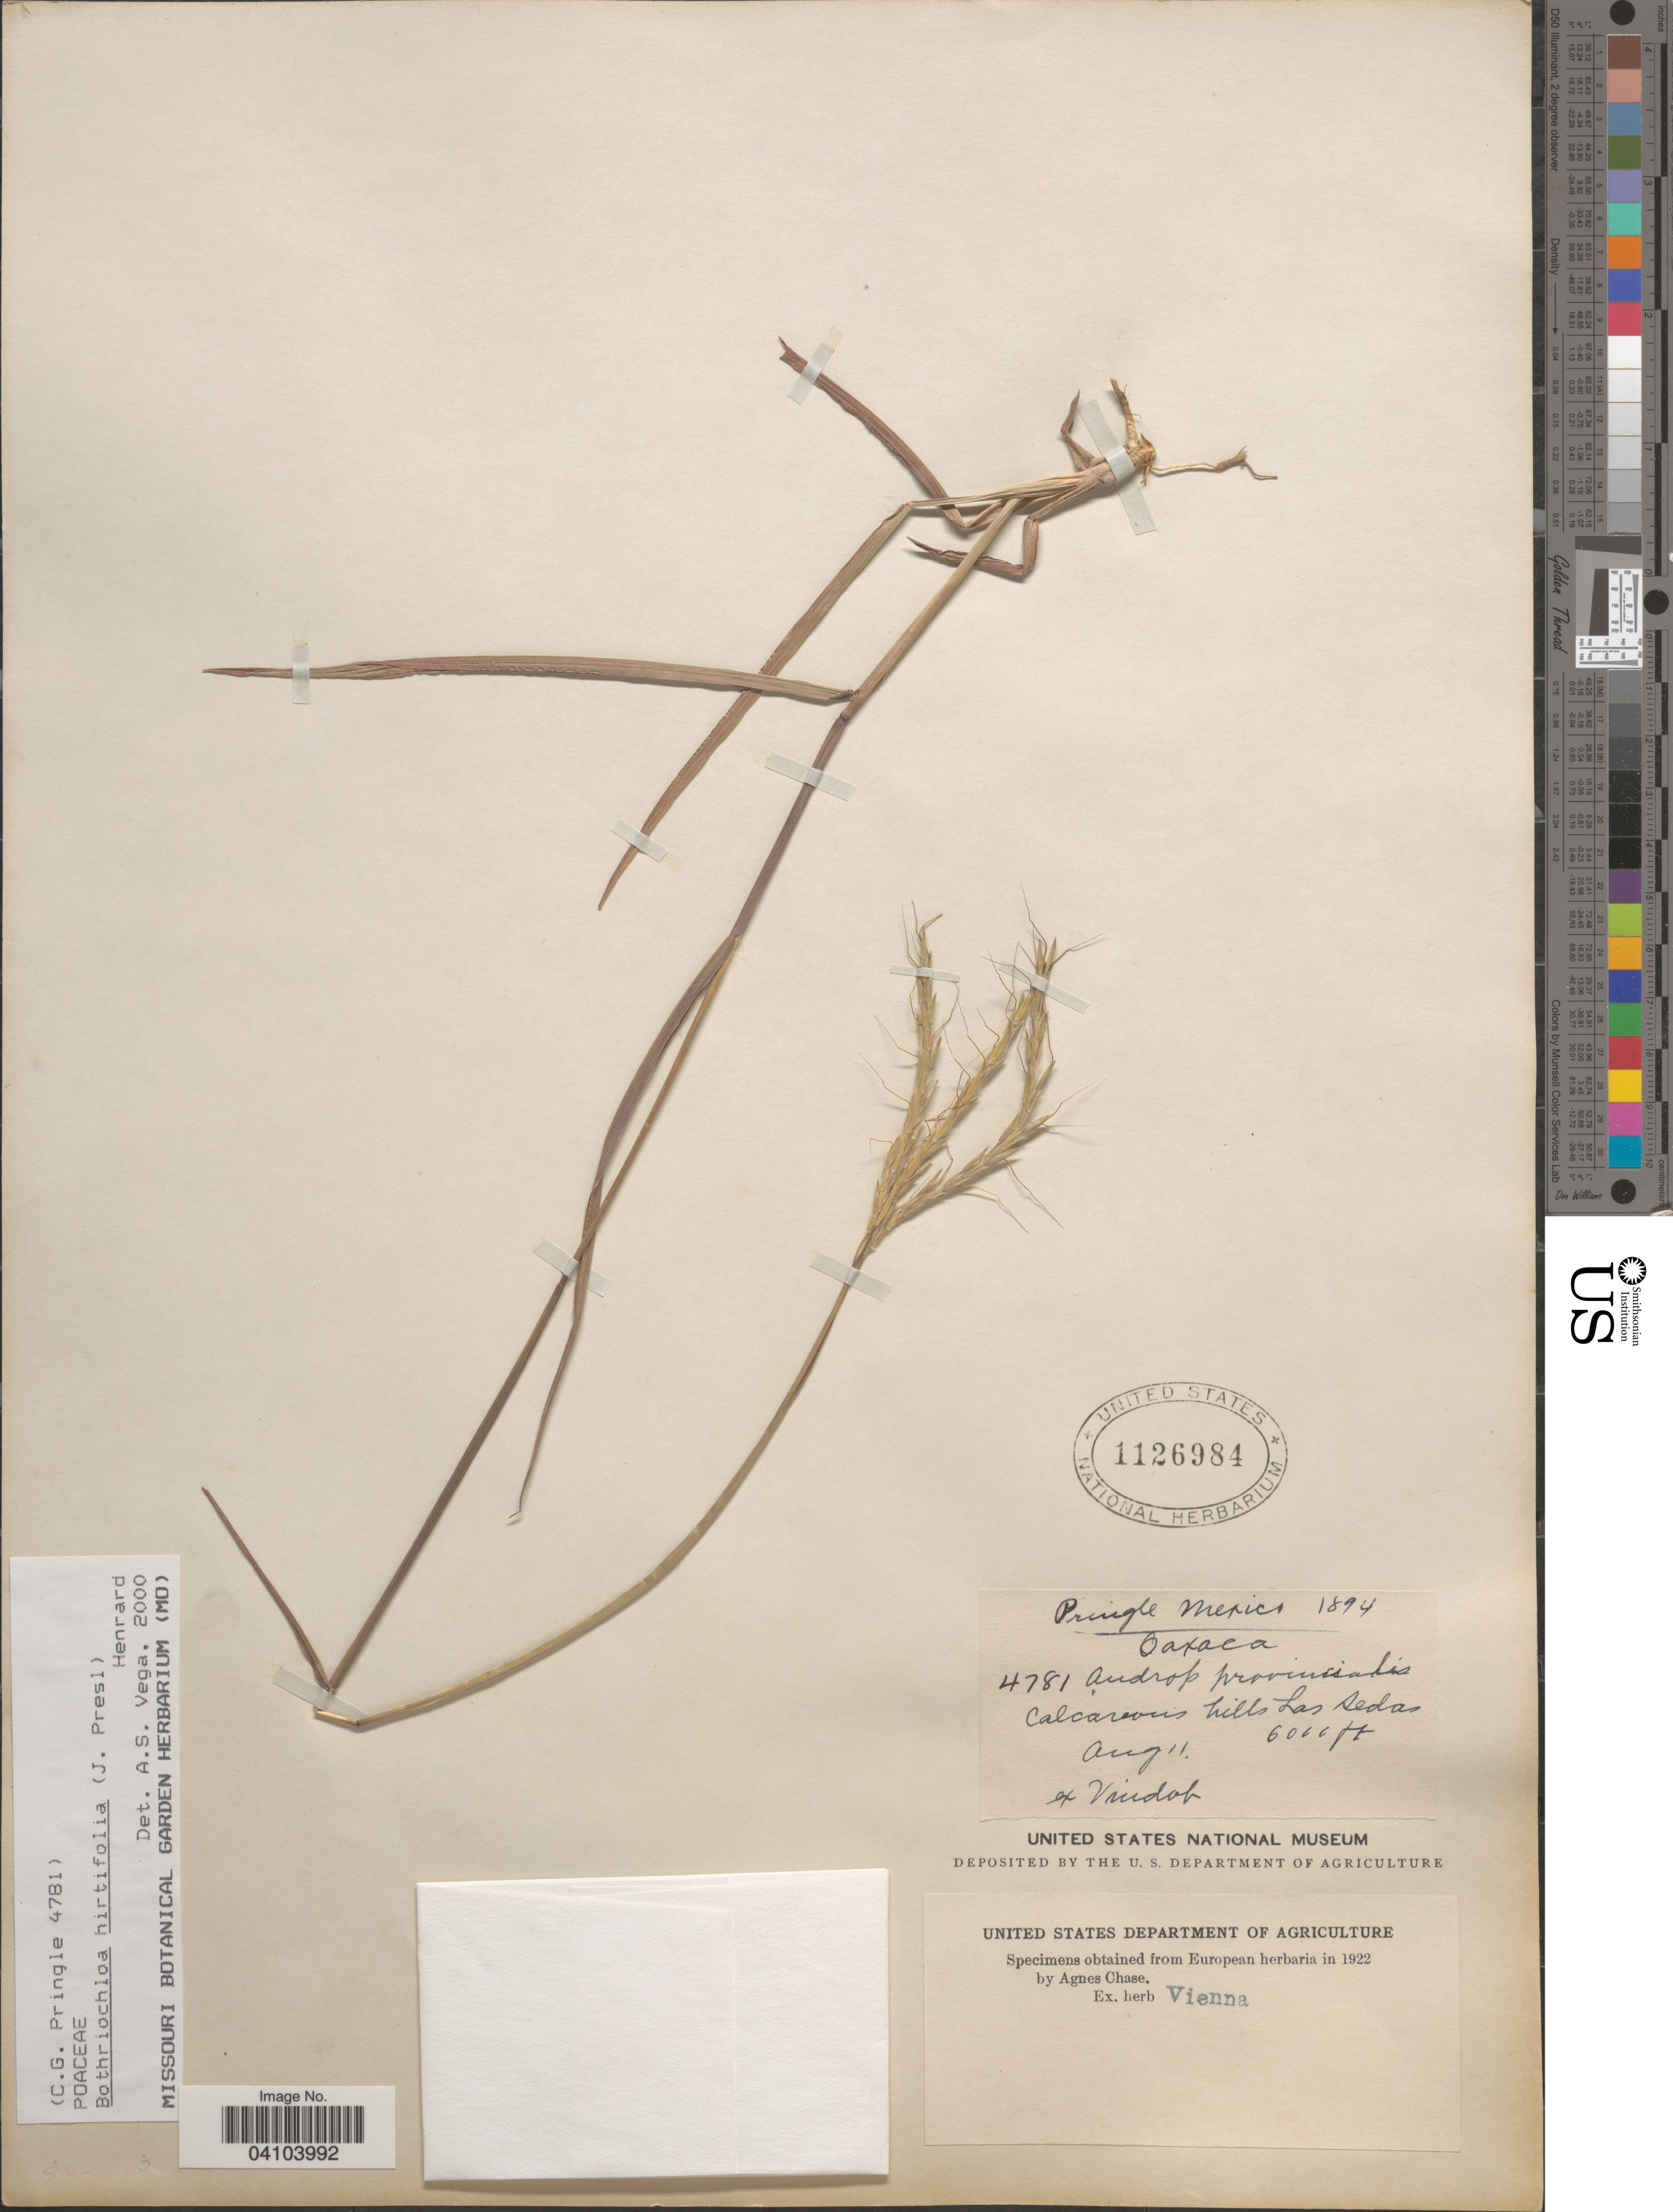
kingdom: Plantae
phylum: Tracheophyta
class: Liliopsida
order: Poales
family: Poaceae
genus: Bothriochloa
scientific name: Bothriochloa hirtifolia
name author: (J. Presl) Henr.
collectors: -- Pringle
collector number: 4781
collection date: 1894-08-11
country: Mexico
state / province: Oaxaca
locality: Las Sedas.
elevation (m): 1829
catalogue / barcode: US 1126984